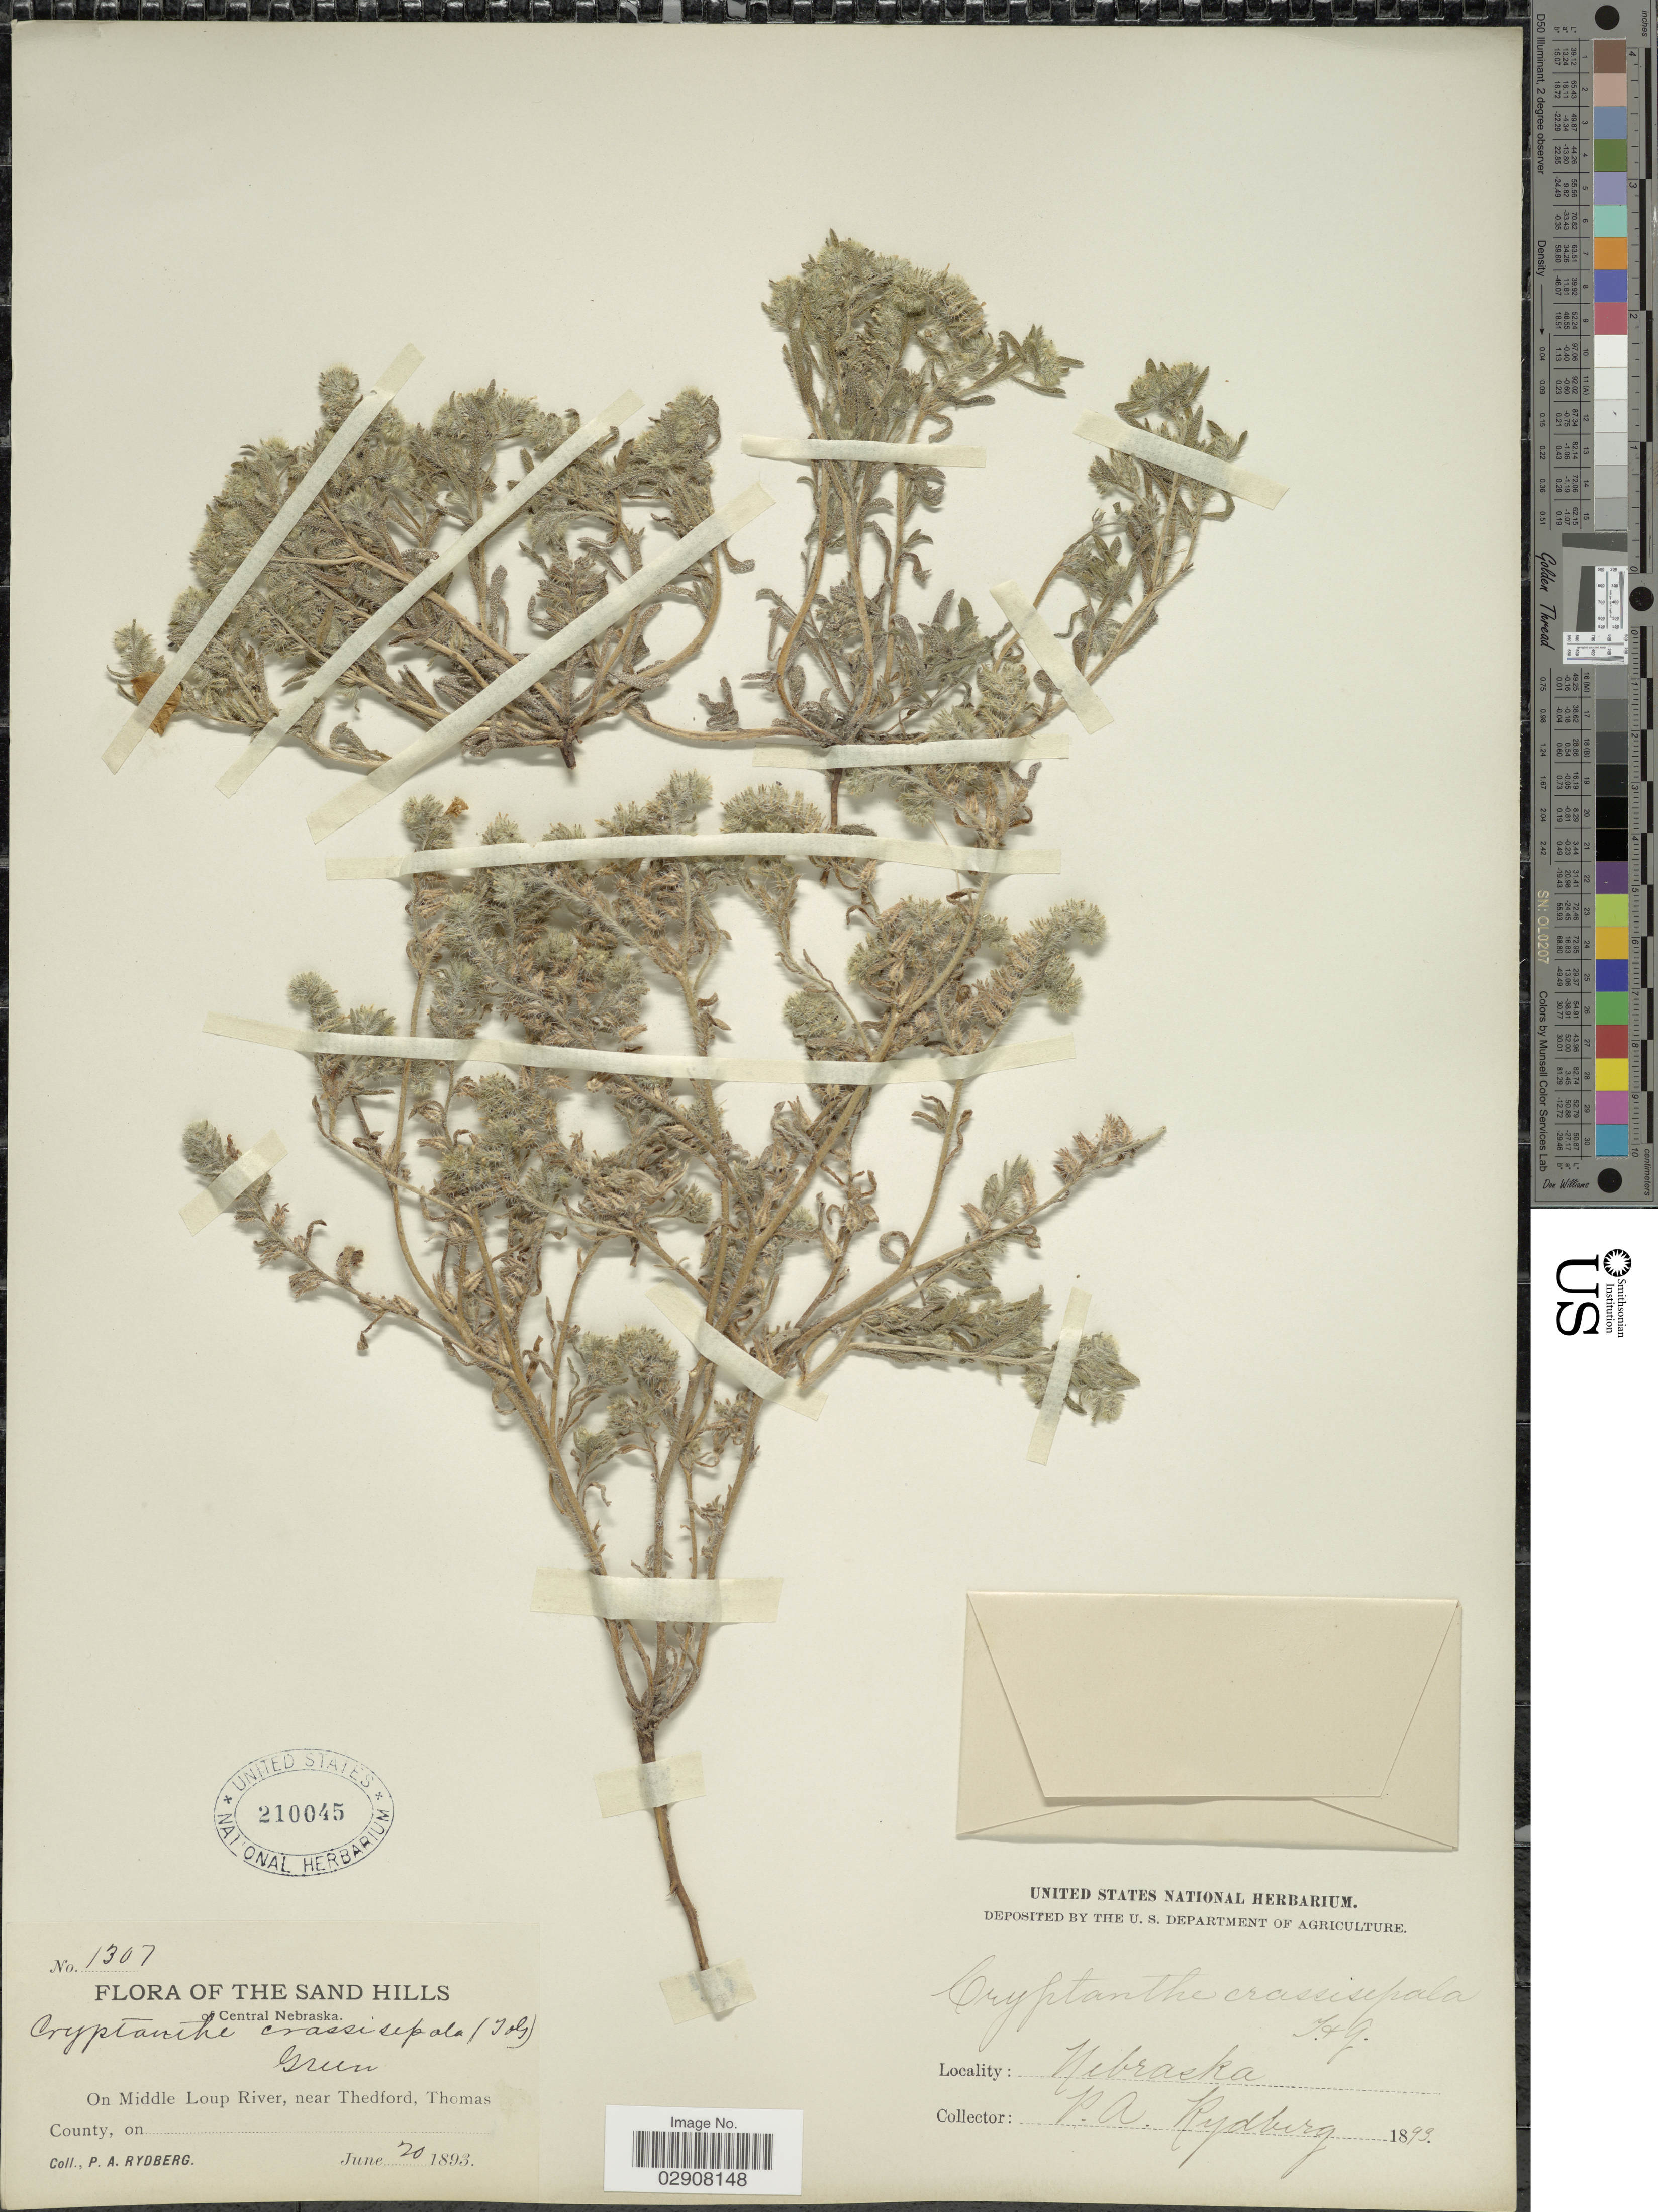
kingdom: Plantae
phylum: Tracheophyta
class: Magnoliopsida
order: Boraginales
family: Boraginaceae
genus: Cryptantha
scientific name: Cryptantha minima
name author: Rydb.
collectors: P. A. Rydberg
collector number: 1307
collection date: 1893-06-20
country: United States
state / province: Nebraska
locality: Sand Hills of Central Nebraska. On Middle Loup River, near Thedford, Thomas County.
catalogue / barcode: US 210045